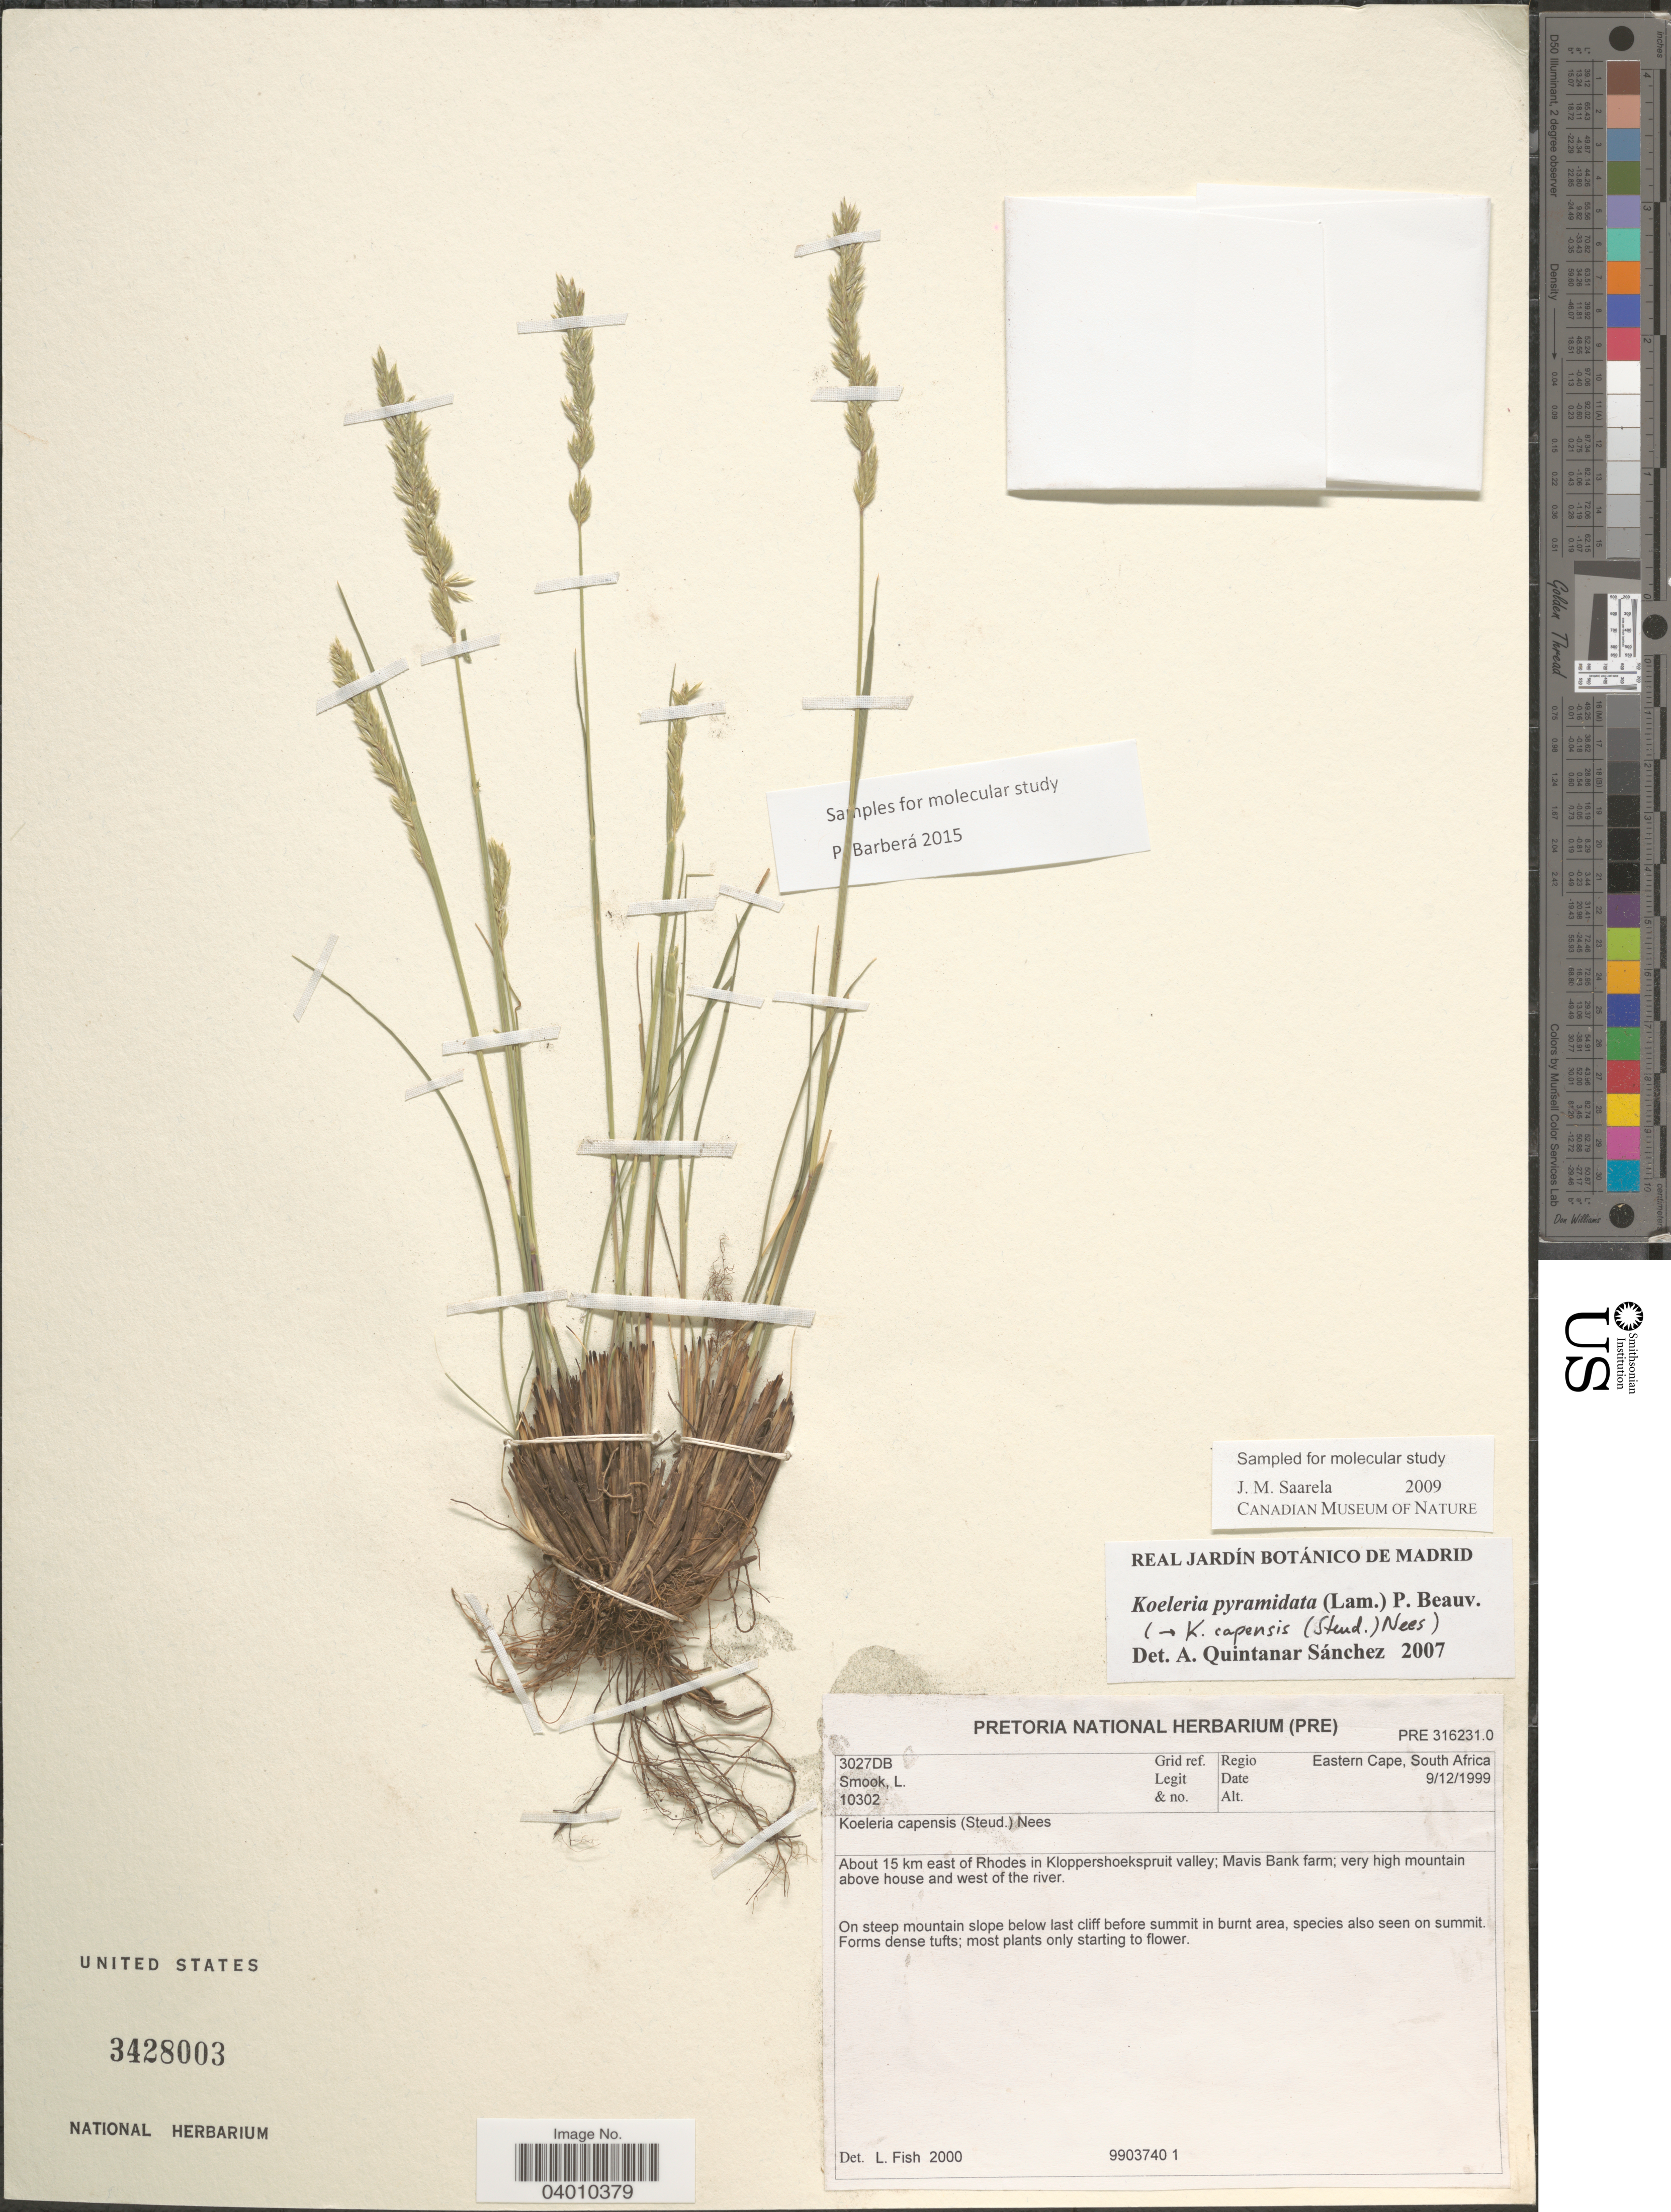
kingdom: Plantae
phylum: Tracheophyta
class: Liliopsida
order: Poales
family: Poaceae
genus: Koeleria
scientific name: Koeleria capensis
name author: (Steud.) Nees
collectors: L. Smook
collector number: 10302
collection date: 1999-12-09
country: South Africa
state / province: Eastern Cape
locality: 3027DB Grid ref. Regio Eastern Cape. About 15 km east of Rhodes in Kloppershoekspruit valley; Mavis Bank farm; very high mountain above house and west of the river. On steep mountain slope below last cliff before summit in burnt area.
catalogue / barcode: US 3428003